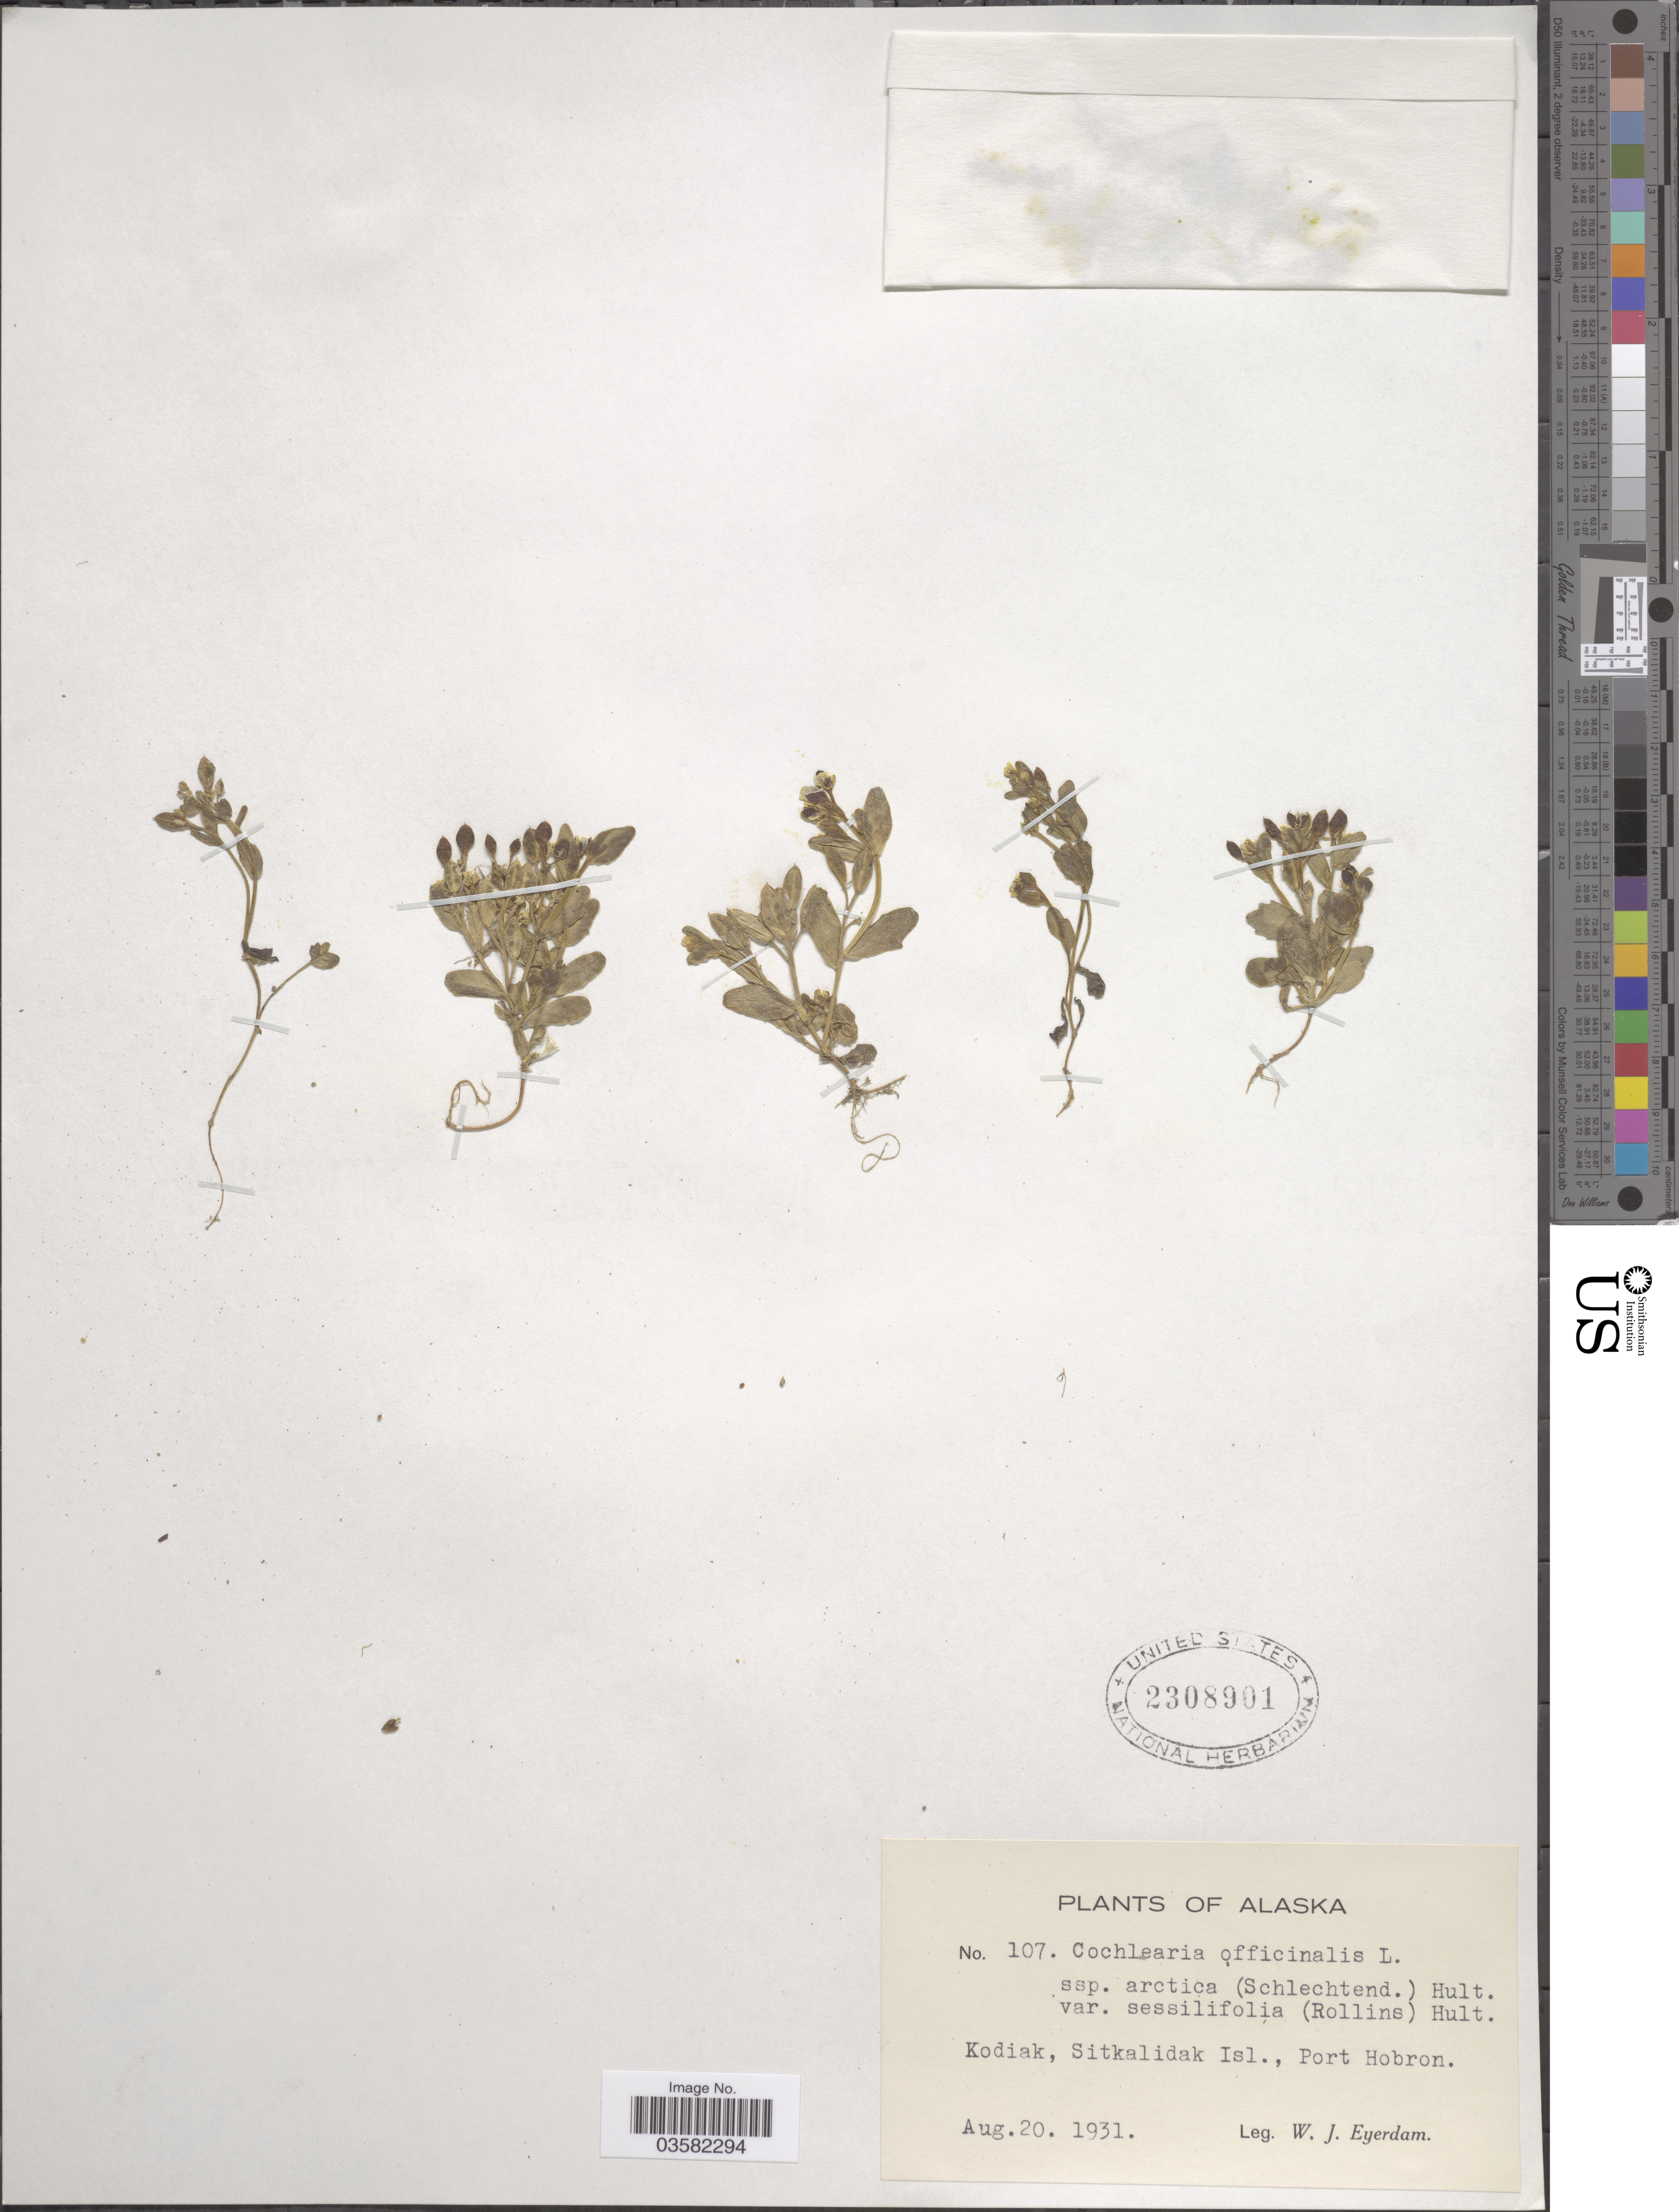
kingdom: Plantae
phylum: Tracheophyta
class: Magnoliopsida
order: Brassicales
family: Brassicaceae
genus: Cochlearia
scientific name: Cochlearia officinalis subsp. arctica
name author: (Schltdl. ex DC.) Hultén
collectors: W. J. Eyerdam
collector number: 107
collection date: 1931-08-20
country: United States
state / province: Alaska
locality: Kodiak, Sitkalidak Isl., Port Hobron.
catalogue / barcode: US 2308901